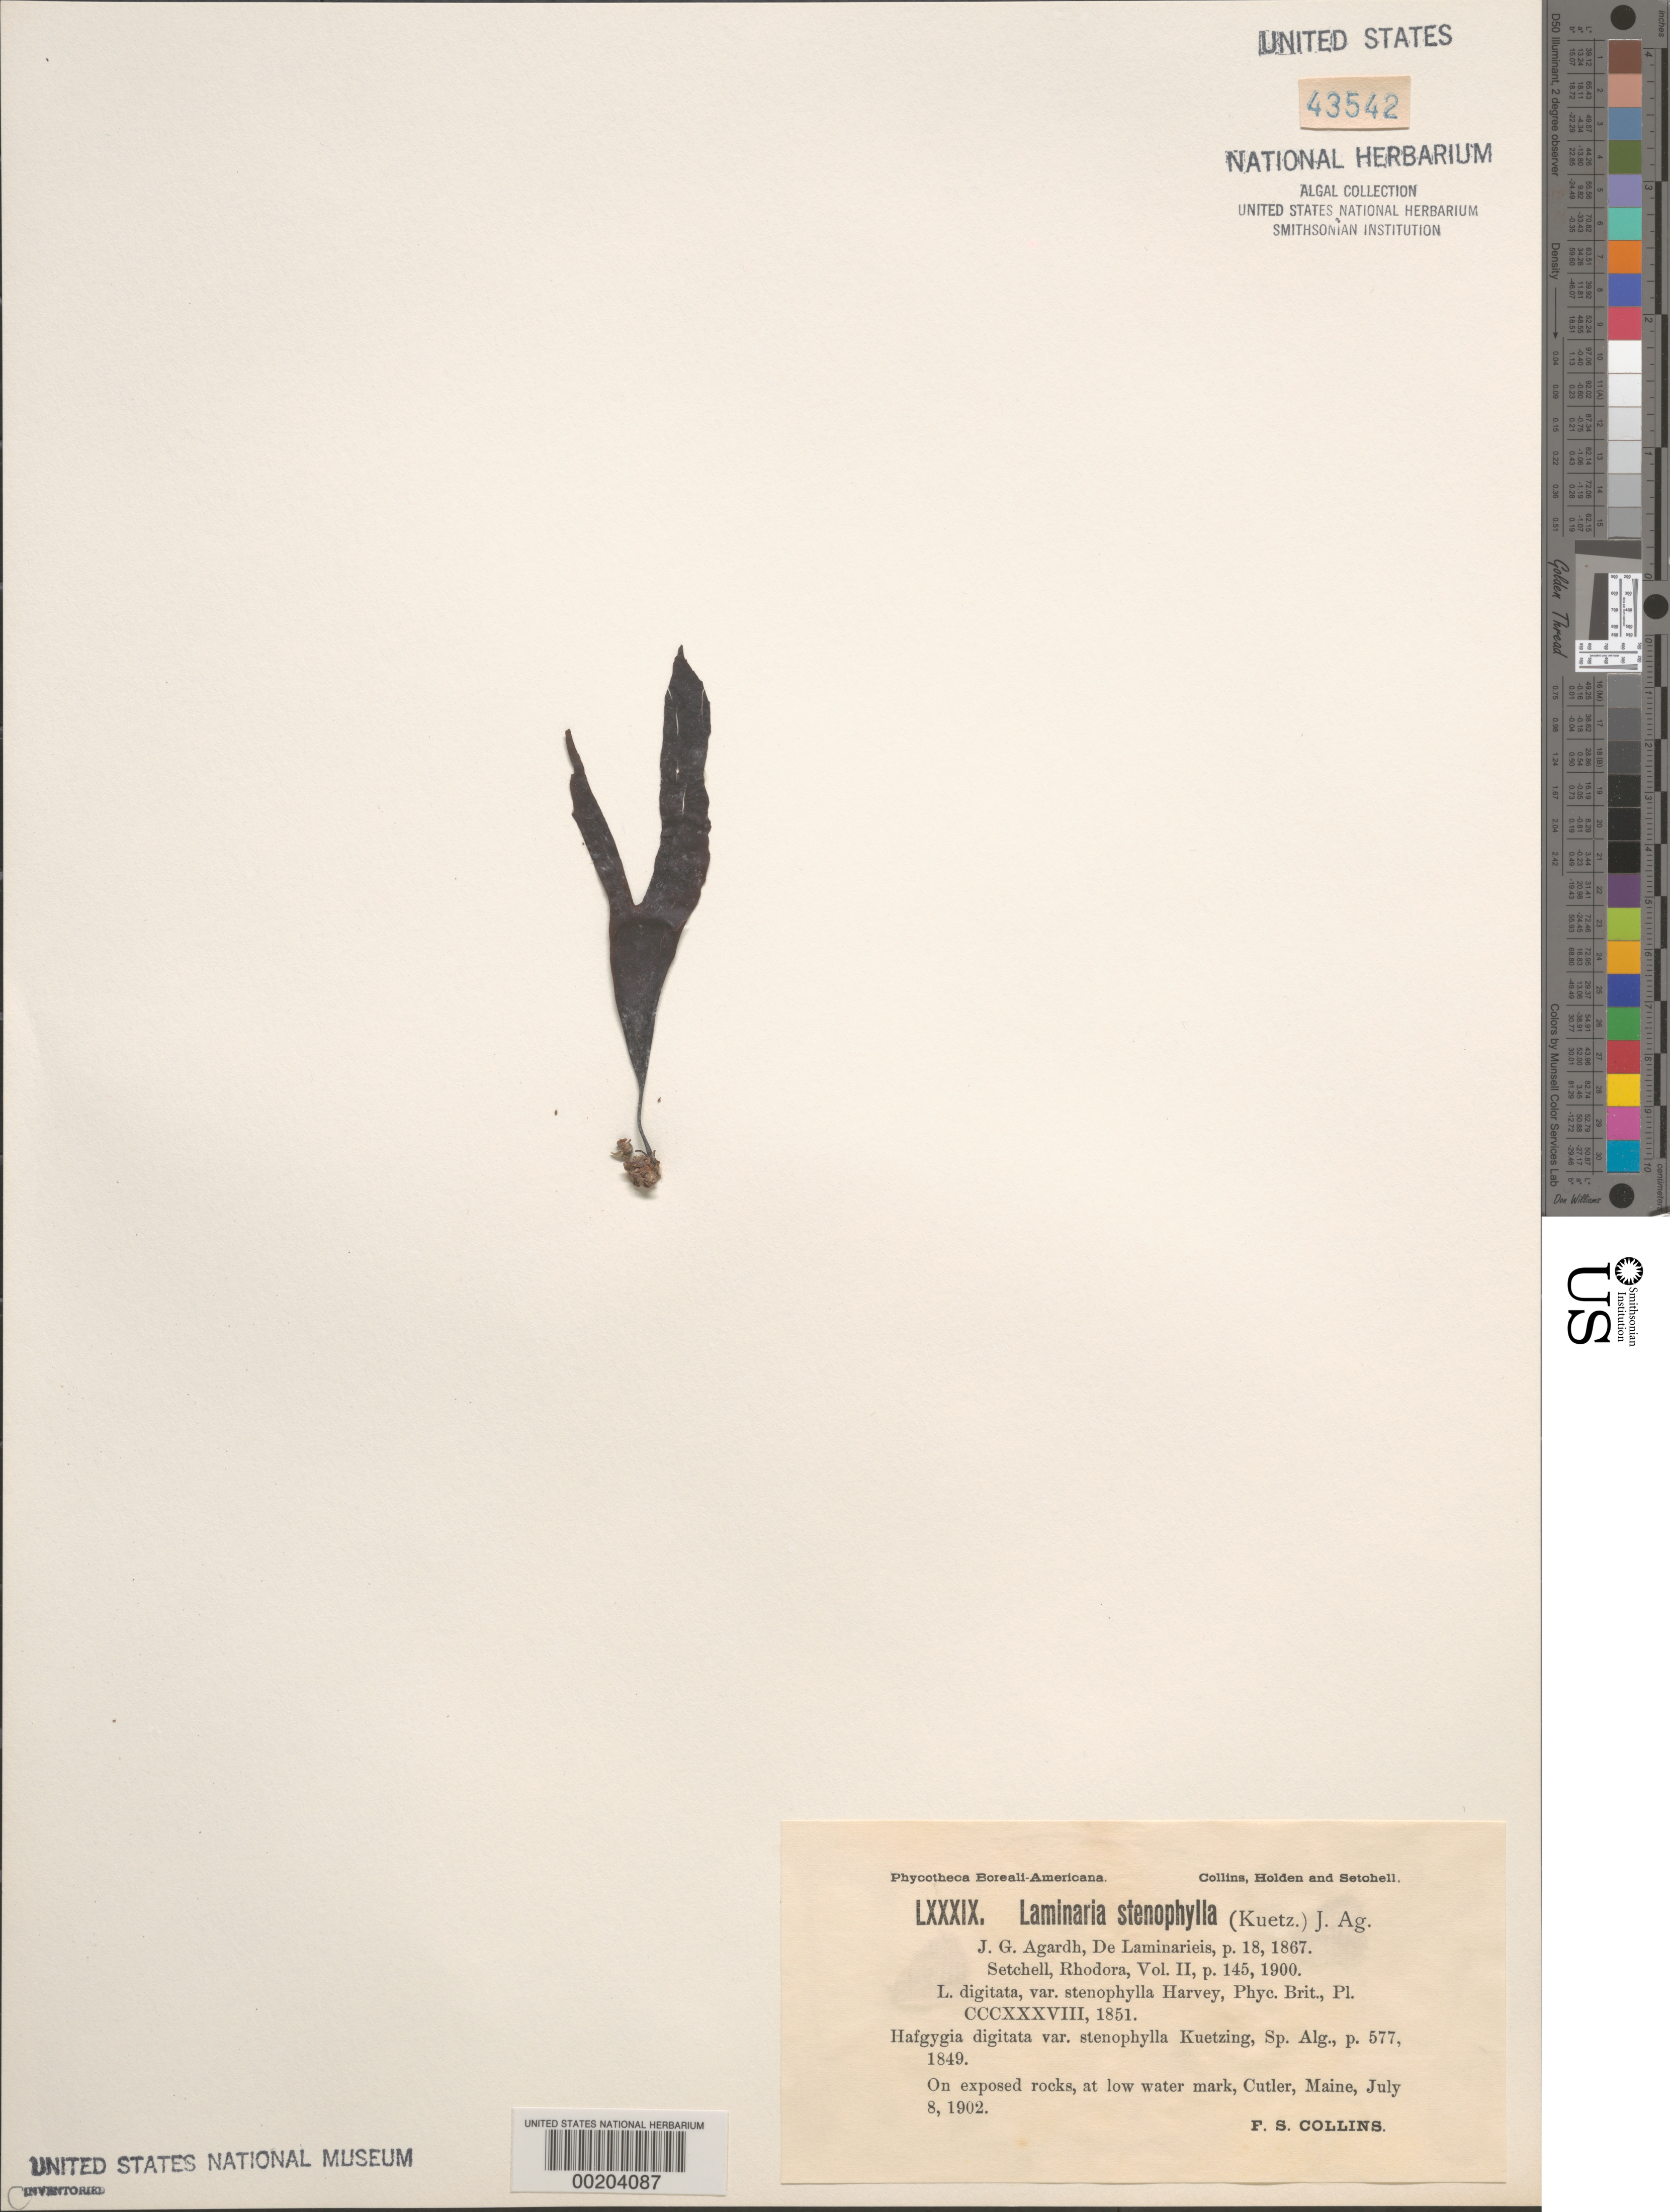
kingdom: Chromista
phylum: Ochrophyta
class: Phaeophyceae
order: Laminariales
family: Laminariaceae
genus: Laminaria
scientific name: Laminaria digitata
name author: (Hudson) J.V.Lamouroux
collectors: F. Collins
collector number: PB-A Lxxxix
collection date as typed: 08 Jul 1902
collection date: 1902-07-08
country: United States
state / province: Maine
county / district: Washington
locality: Cutler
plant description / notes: Collins, Holden & Setchell, Phycotheca Boreali-Americana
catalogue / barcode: US 43542